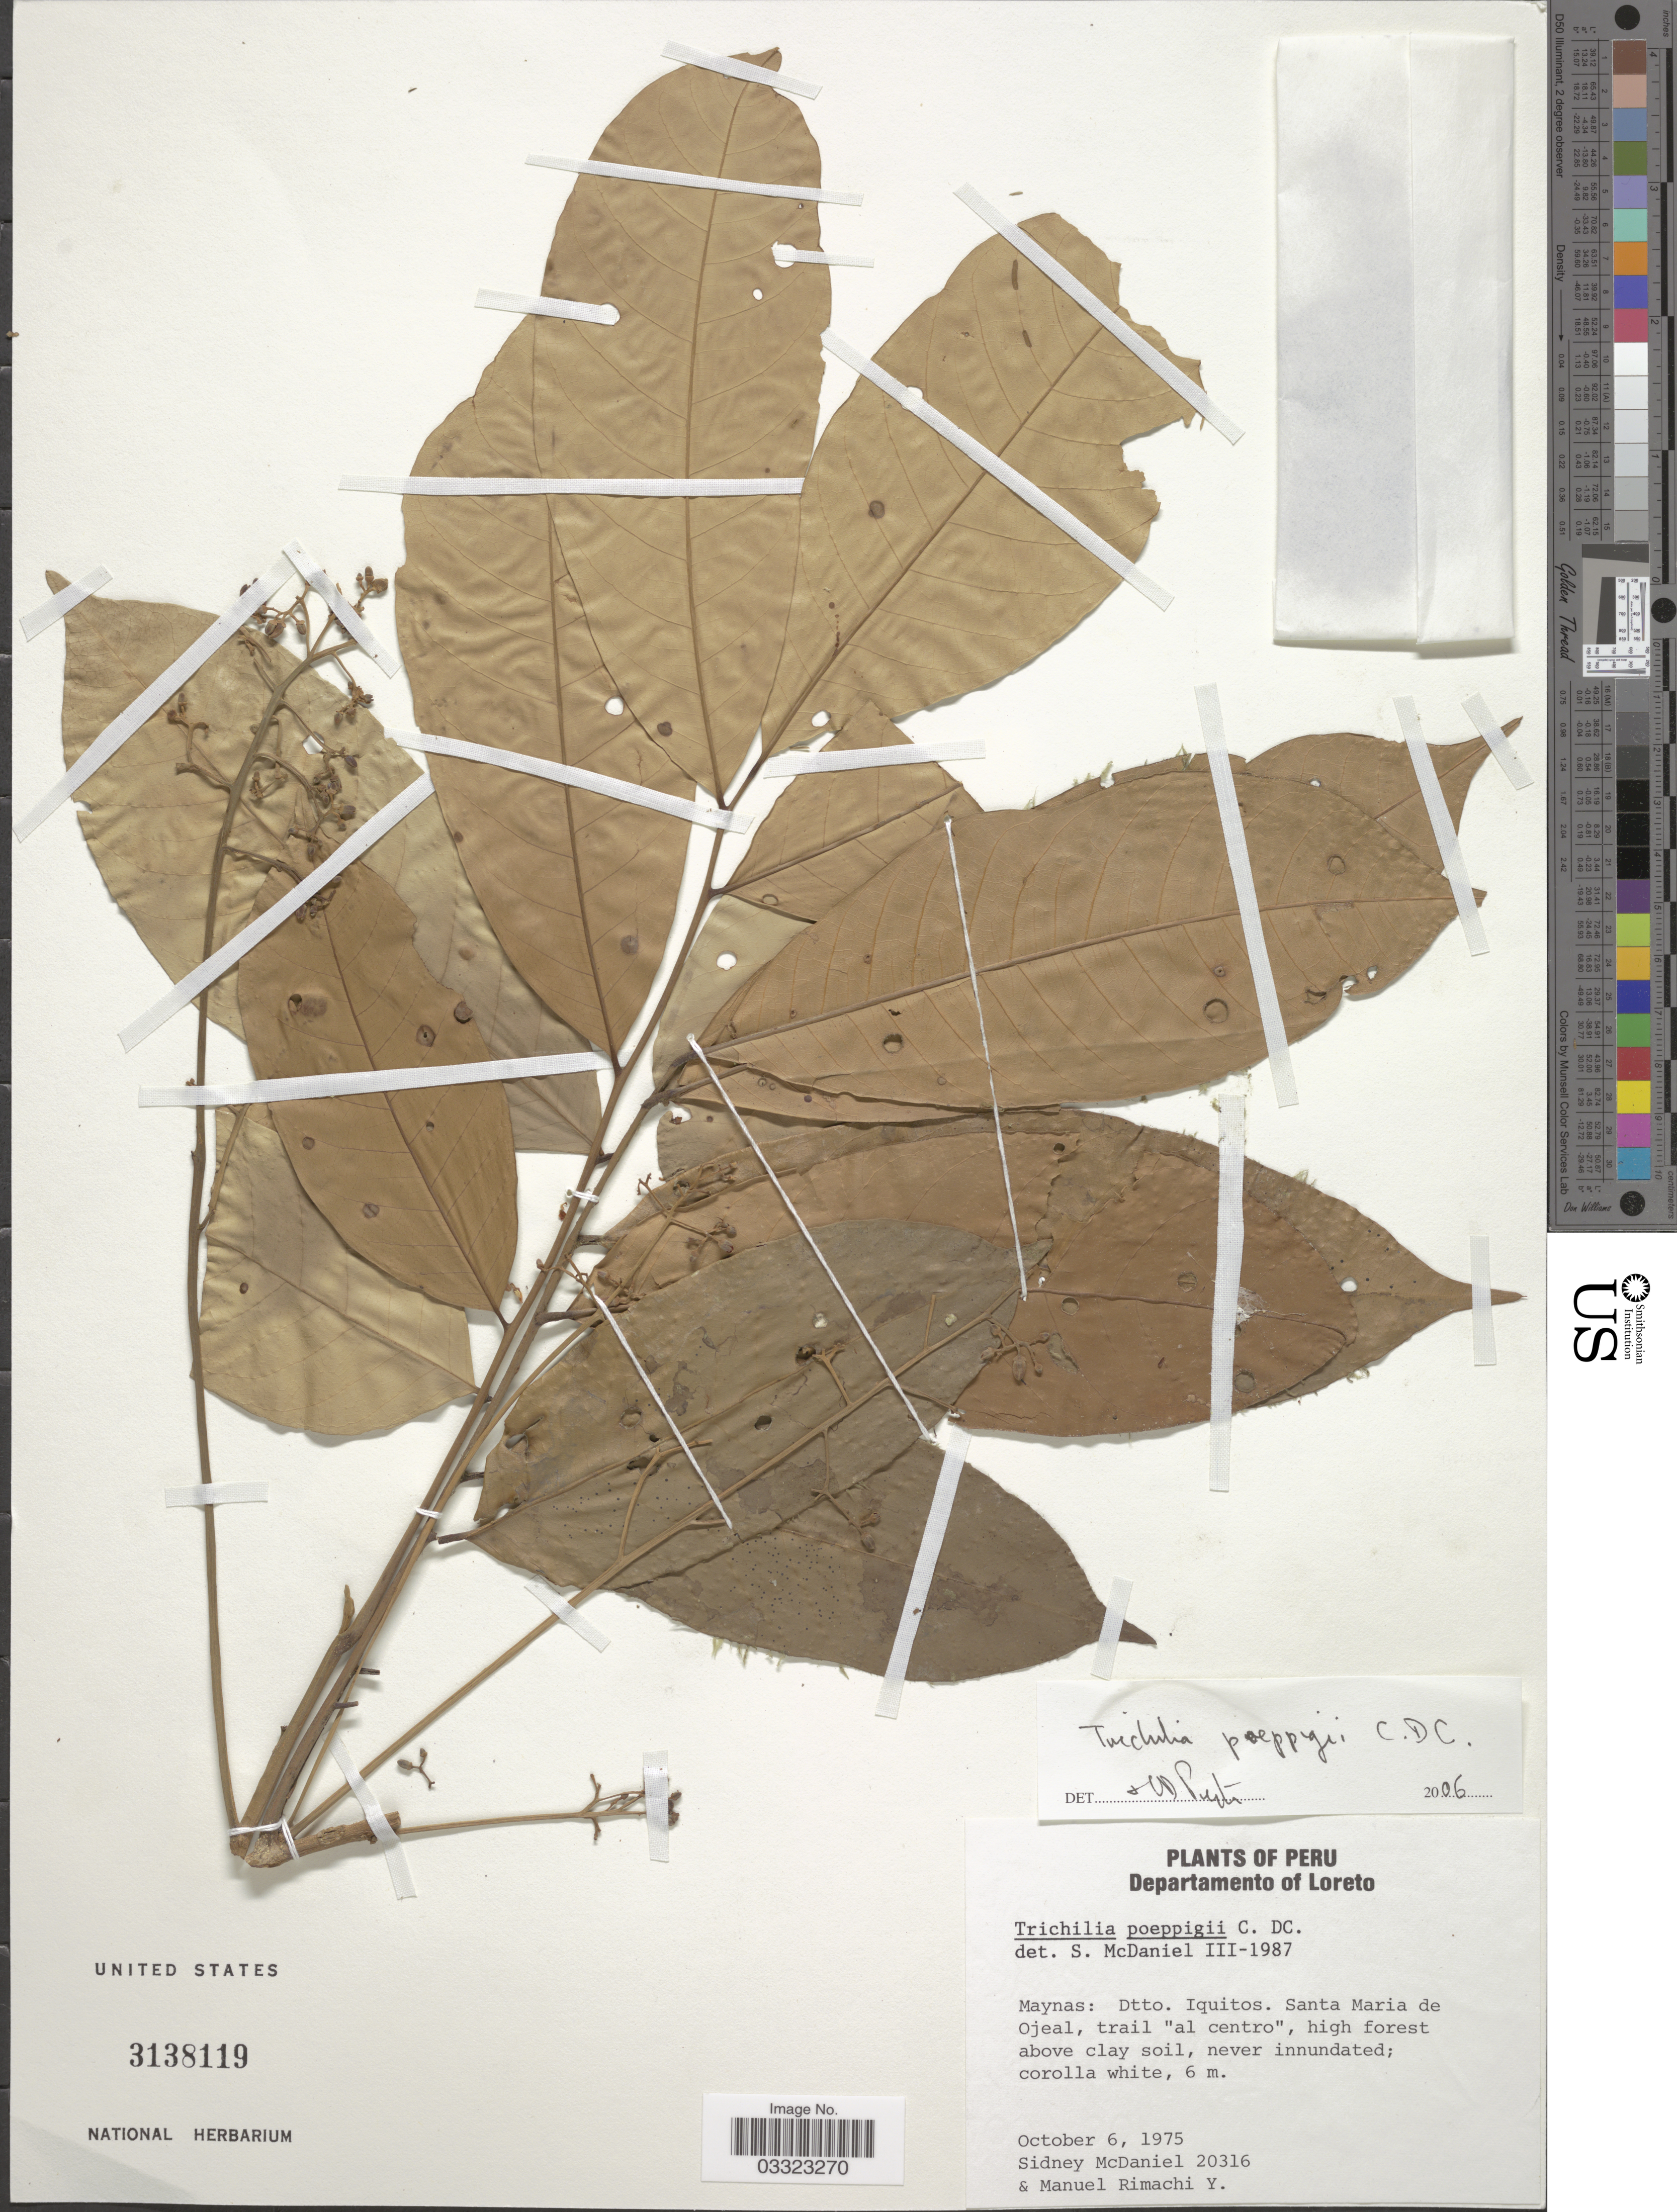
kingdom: Plantae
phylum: Tracheophyta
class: Magnoliopsida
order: Sapindales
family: Meliaceae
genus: Trichilia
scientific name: Trichilia poeppigii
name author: C. DC.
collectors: S. McDaniel & M. Rimachi Y.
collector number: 20316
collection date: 1975-10-06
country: Peru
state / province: Loreto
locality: Departamento of Loreto. Maynas: Dtto. Iquitos. Santa Maria de Ojeal, trail "al centro".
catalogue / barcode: US 3138119